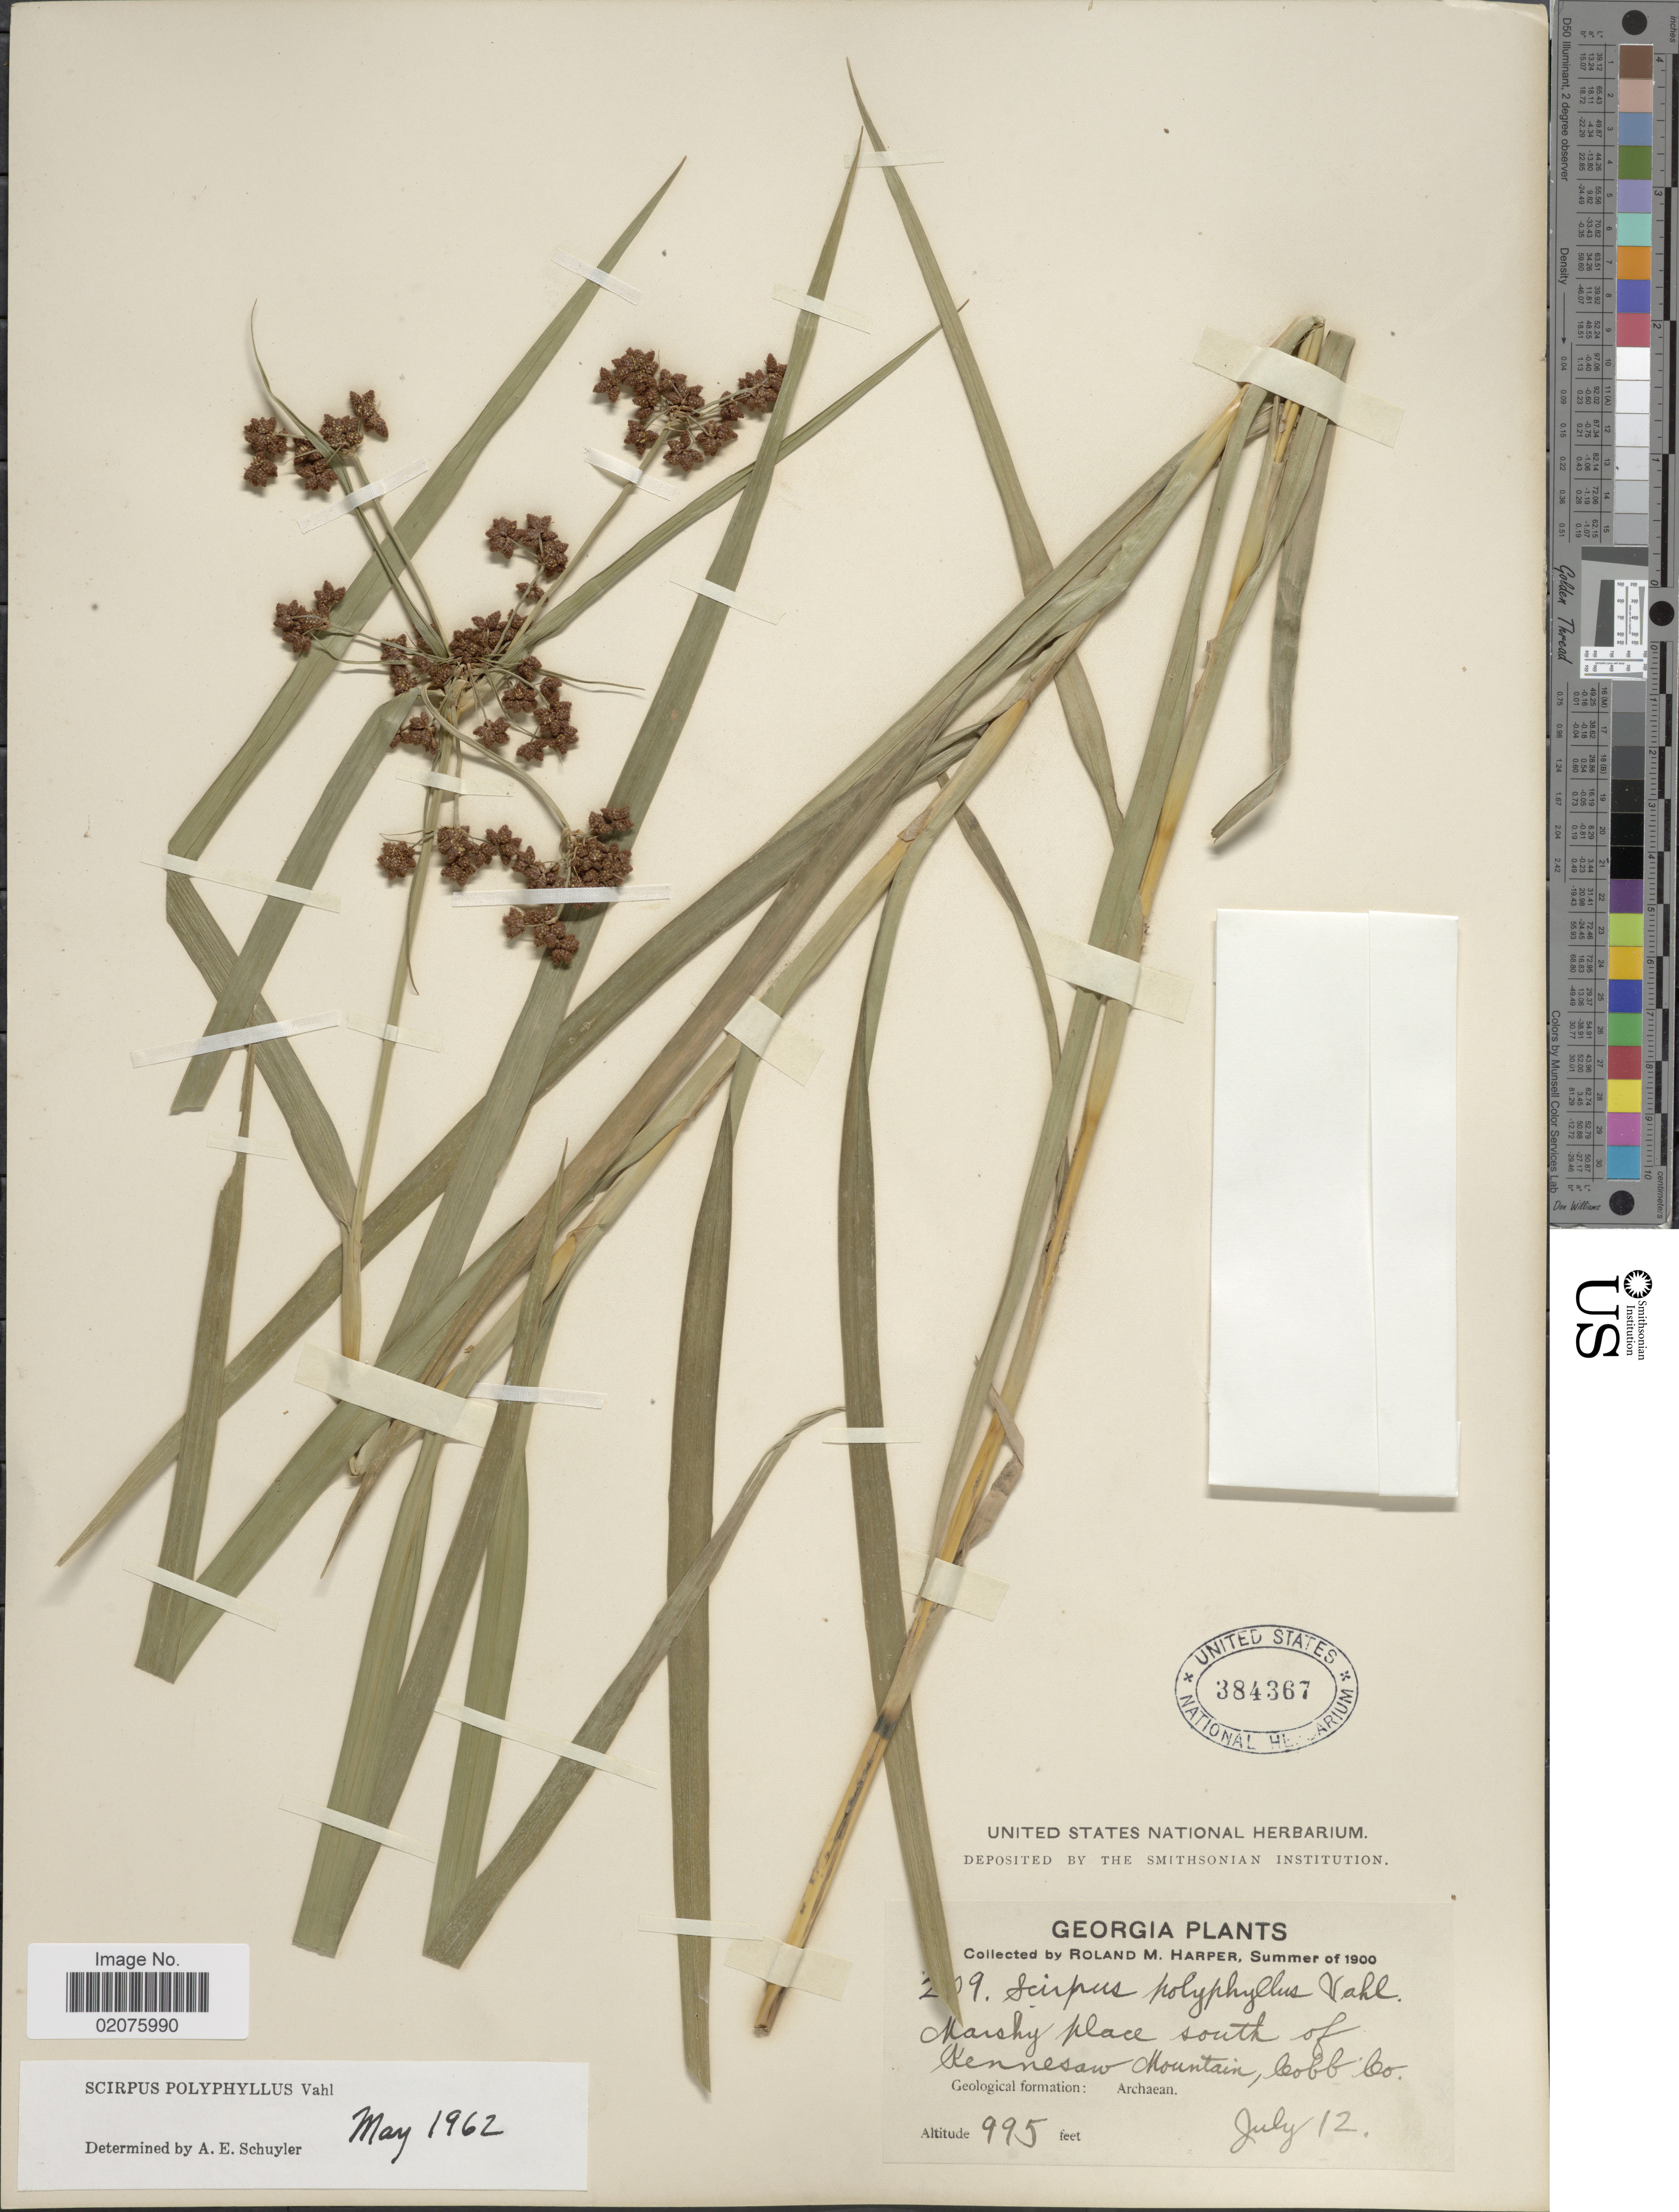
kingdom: Plantae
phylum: Tracheophyta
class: Liliopsida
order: Poales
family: Cyperaceae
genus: Scirpus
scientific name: Scirpus polyphyllus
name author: Vahl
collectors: R. M. Harper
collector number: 209*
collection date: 1900-07-12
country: United States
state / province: Georgia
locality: Kennesaw Mountain, Cobb Co. Archaean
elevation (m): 303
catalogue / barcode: US 384367